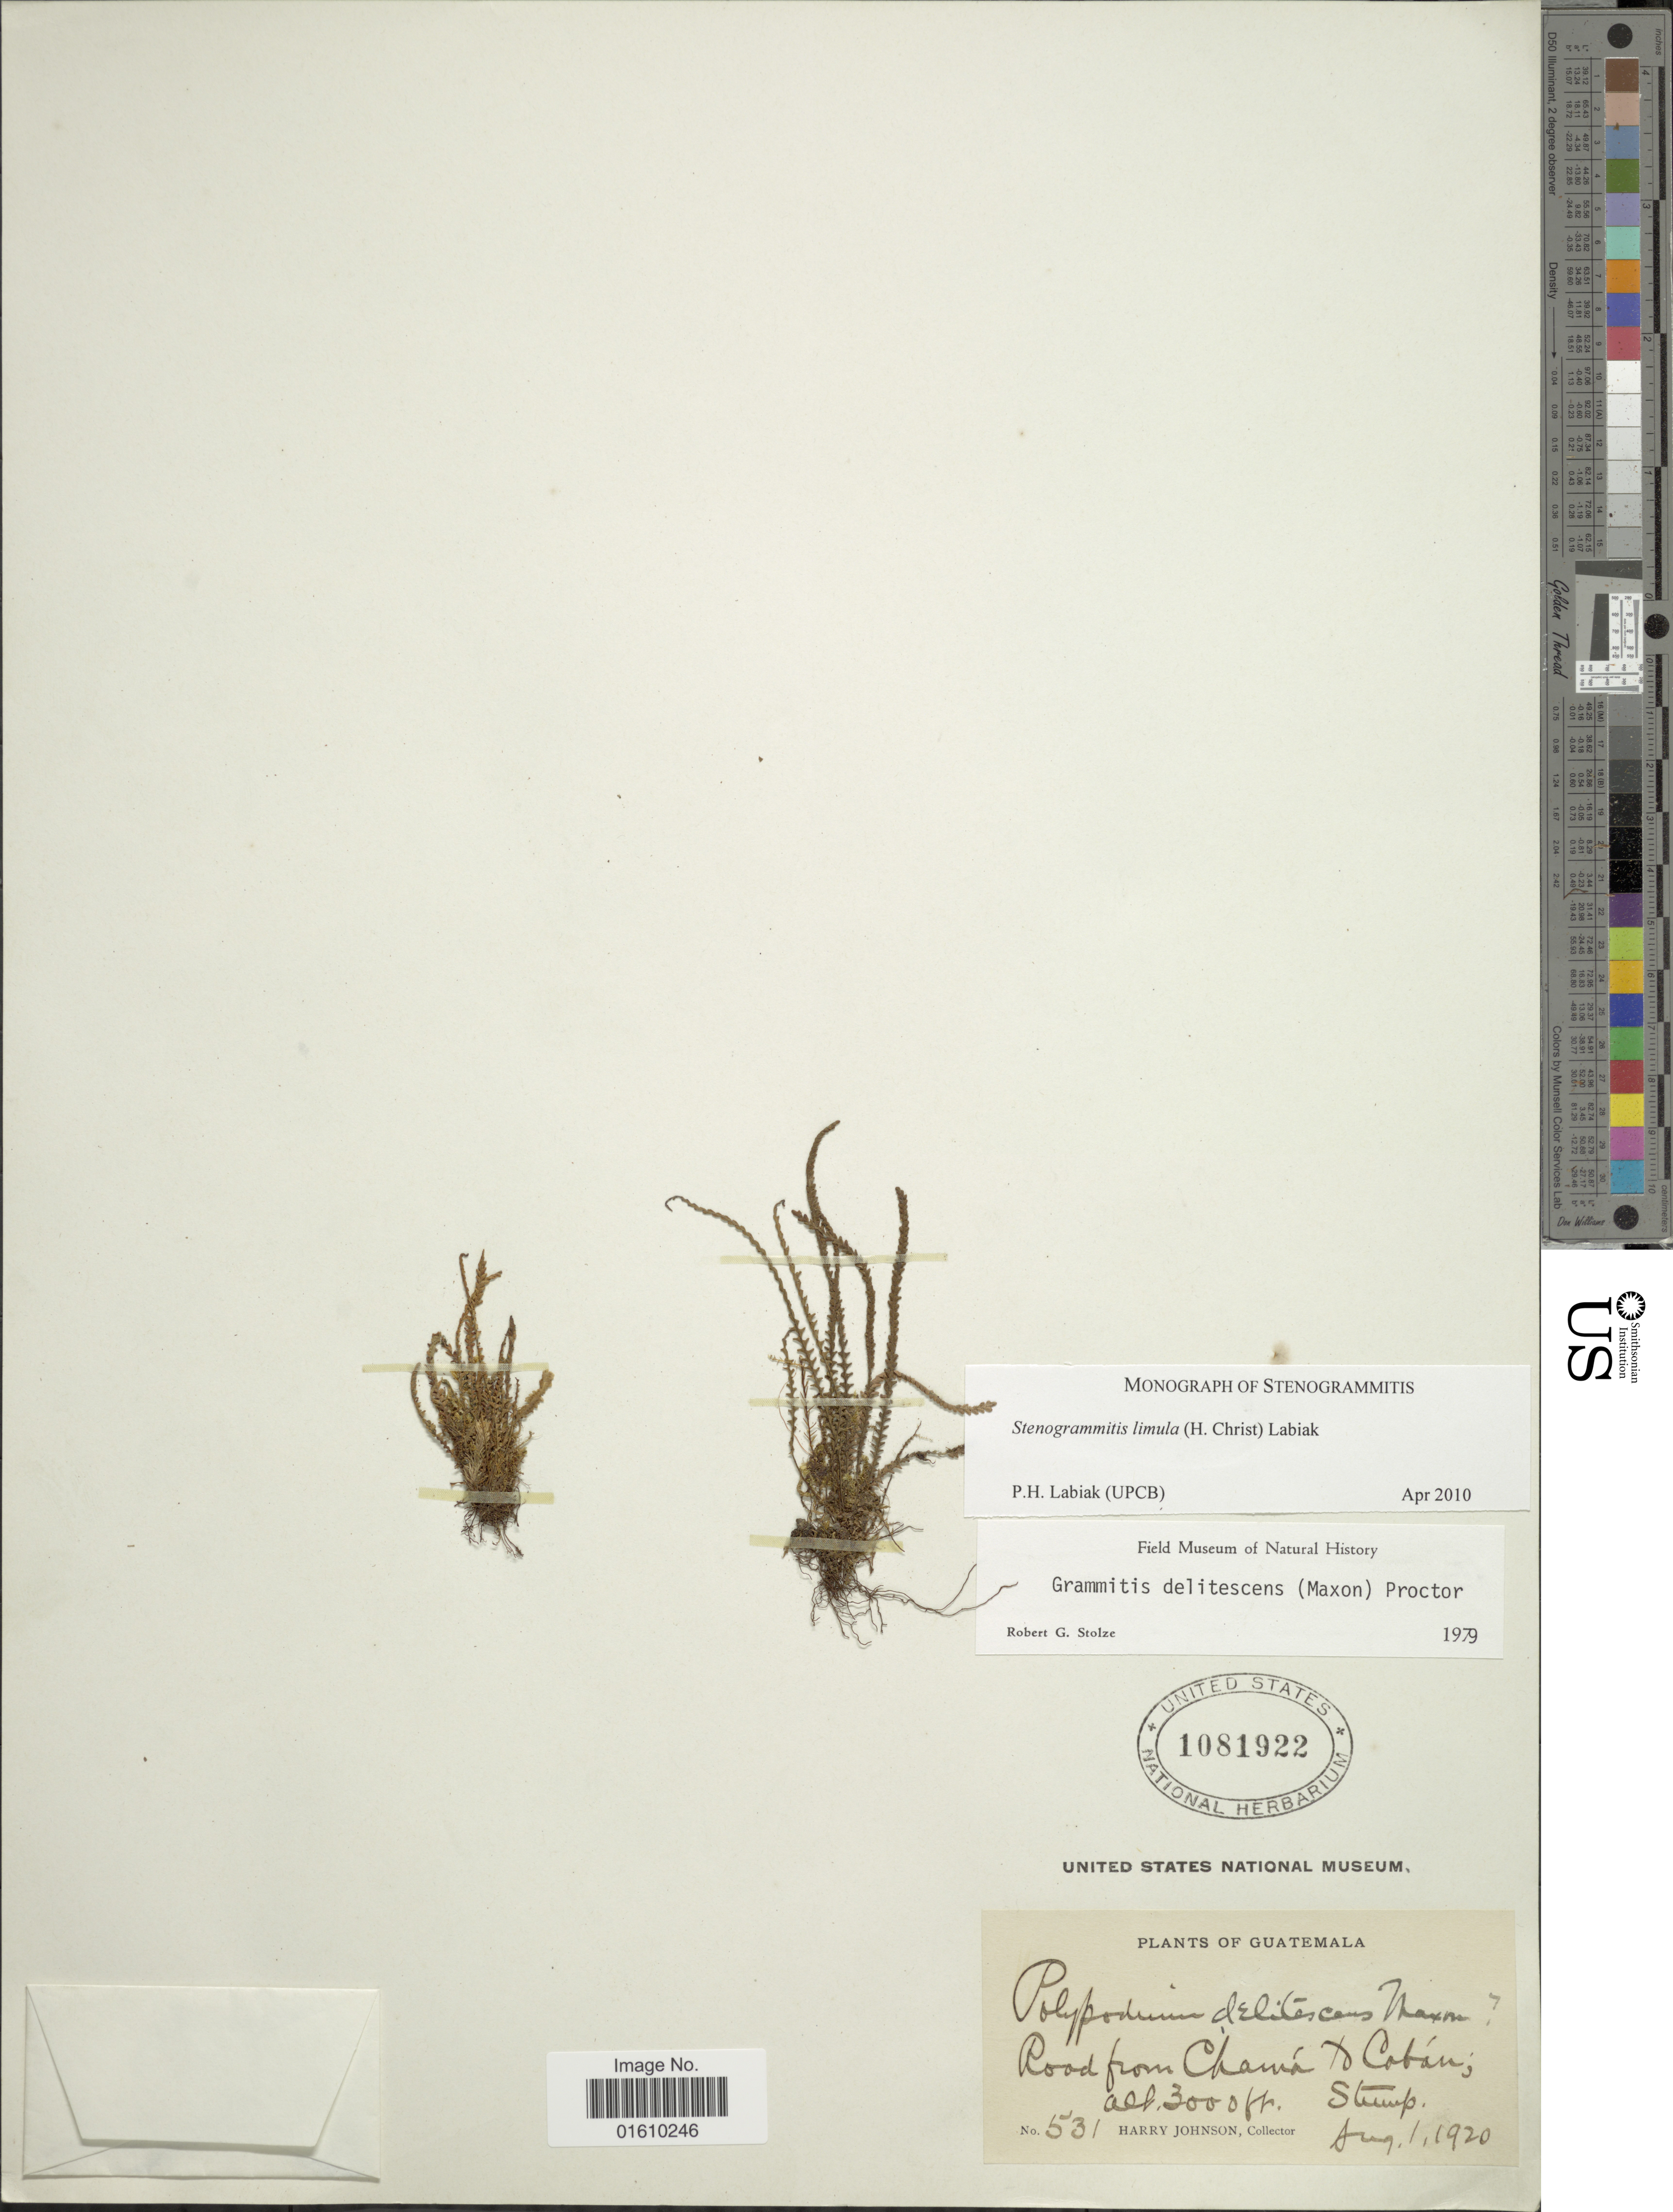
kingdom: Plantae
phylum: Tracheophyta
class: Polypodiopsida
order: Polypodiales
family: Polypodiaceae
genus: Stenogrammitis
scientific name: Stenogrammitis limula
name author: (Christ) Labiak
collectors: H. Johnson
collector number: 531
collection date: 1920-08-01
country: Guatemala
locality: Road from Chamá to Coban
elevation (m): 914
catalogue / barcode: US 1081922